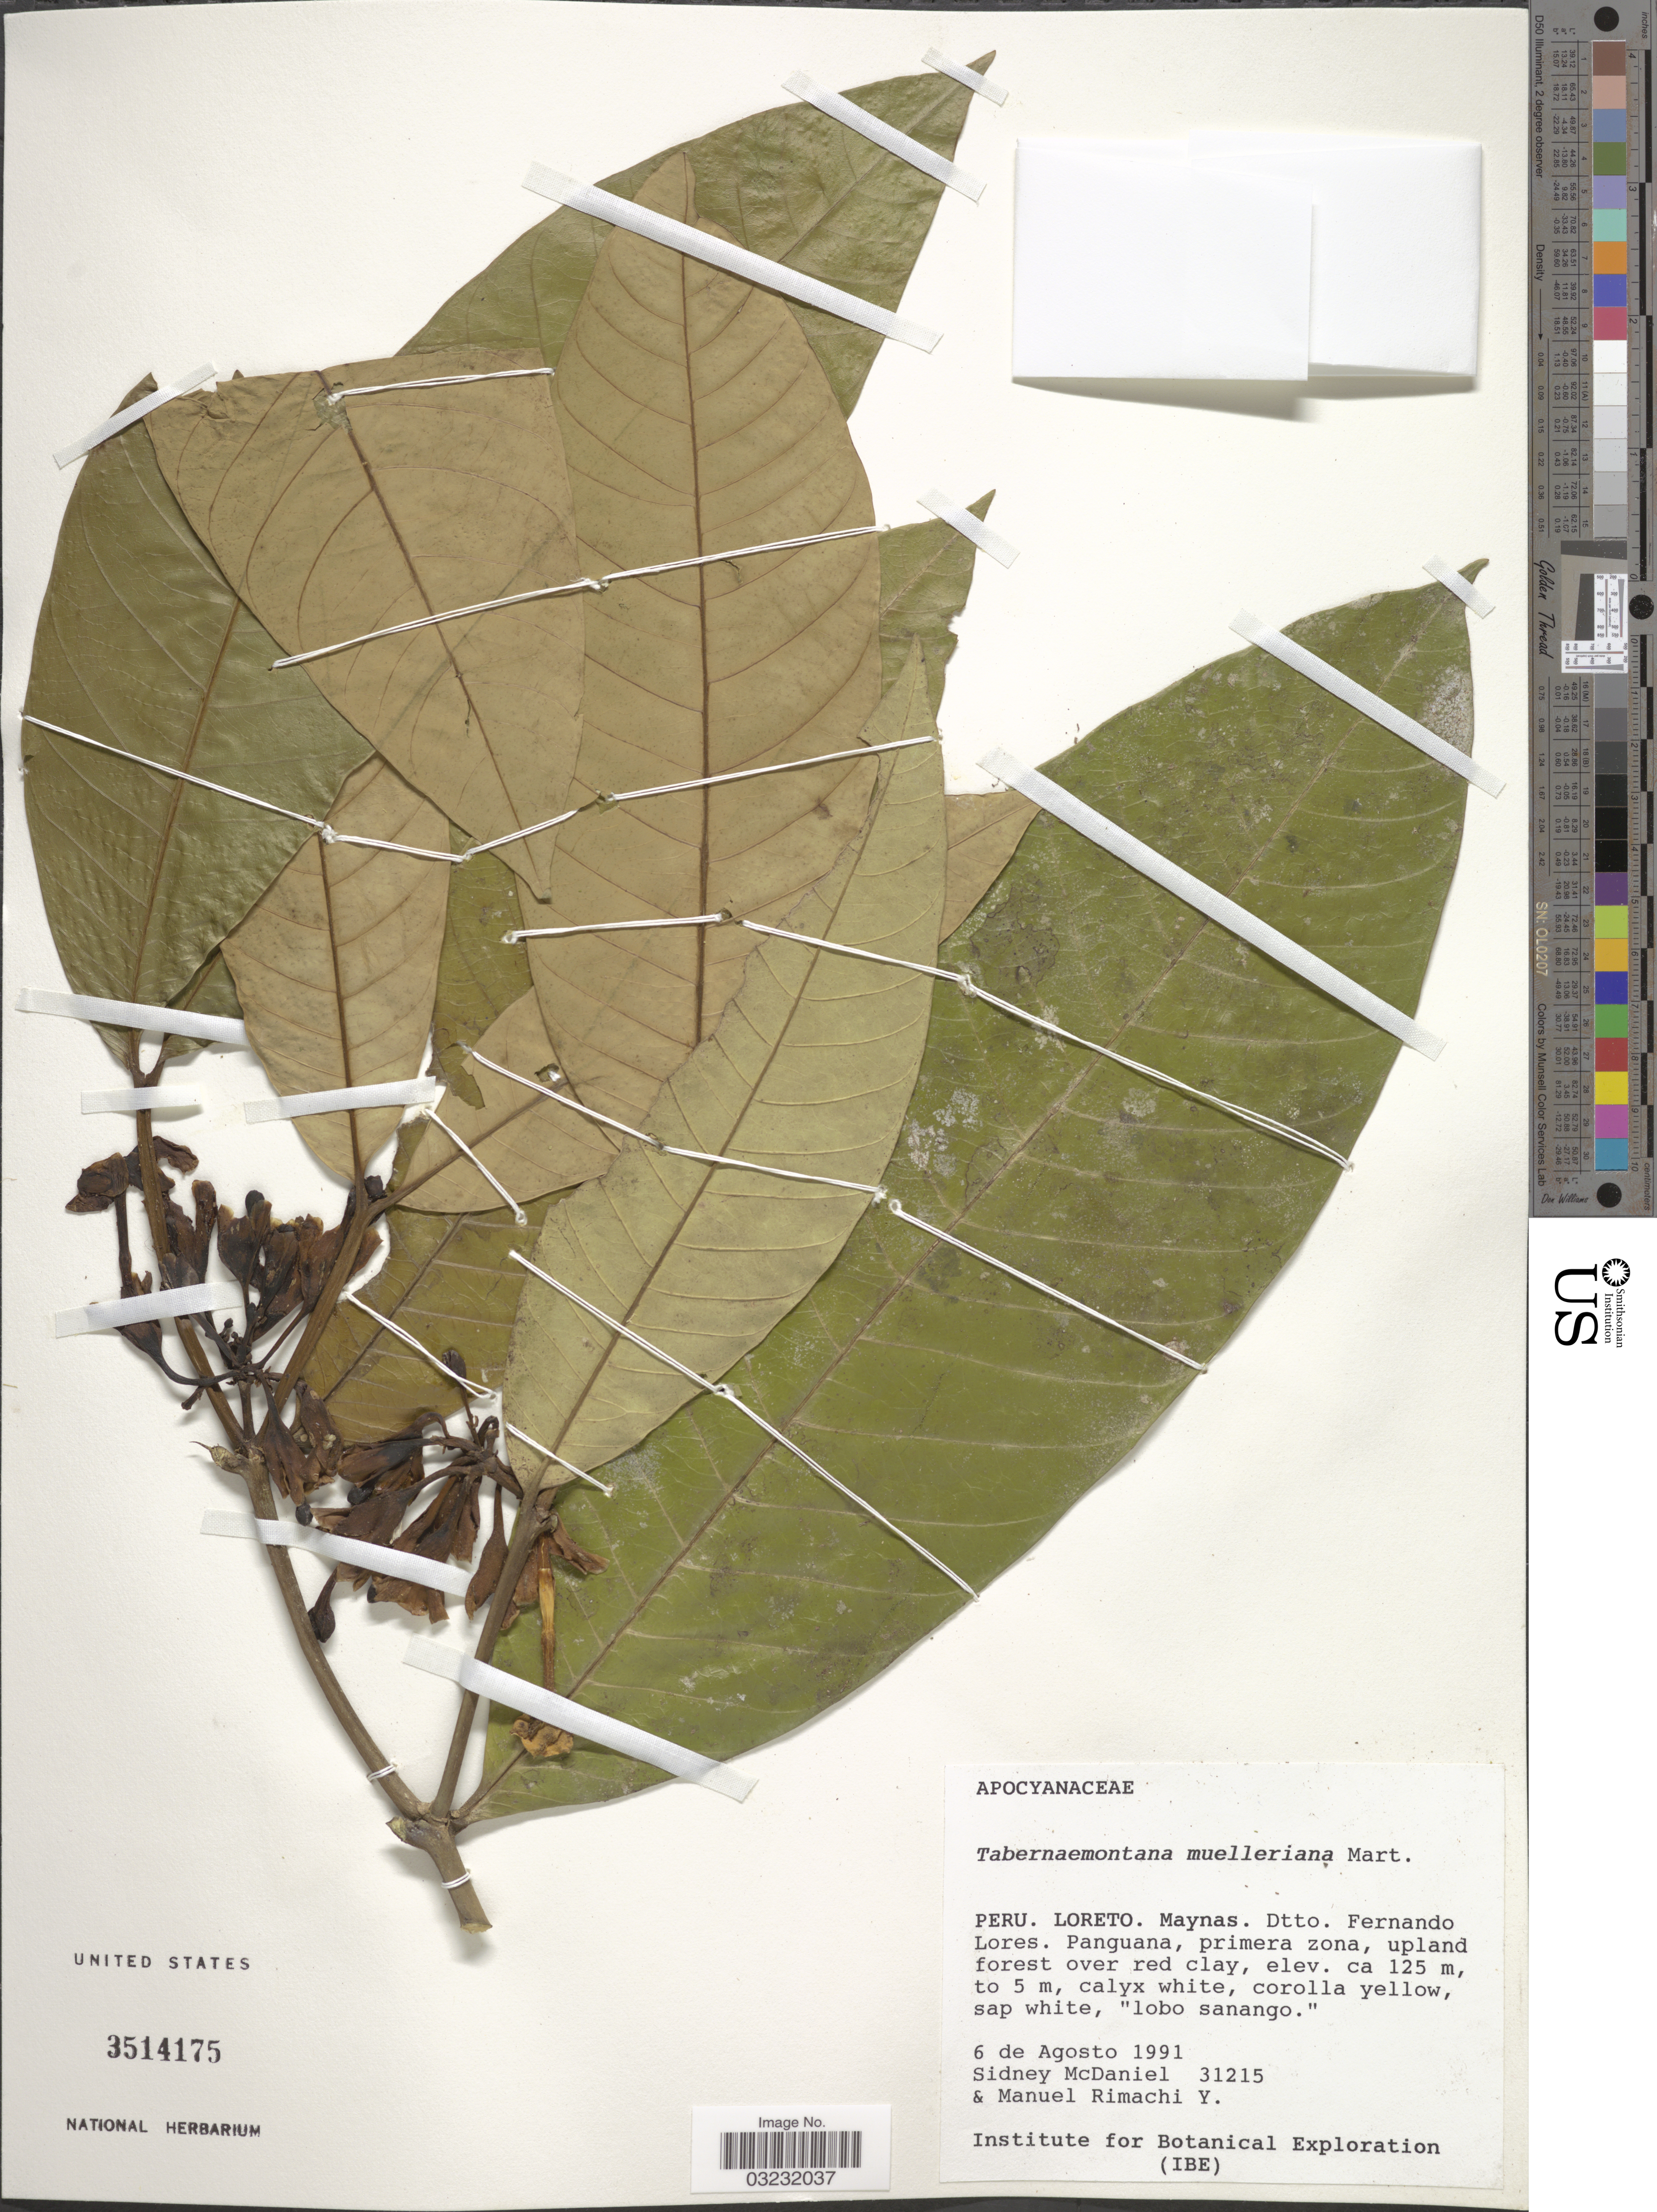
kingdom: Plantae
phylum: Tracheophyta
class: Magnoliopsida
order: Gentianales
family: Apocynaceae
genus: Tabernaemontana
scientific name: Tabernaemontana muelleriana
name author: Mart. ex Müll. Arg.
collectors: S. McDaniel & M. Rimachi Y.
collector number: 31215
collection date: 1991-08-06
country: Peru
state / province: Loreto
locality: Maynas. Dtto. Fernando Lores. Panguana, primera zone.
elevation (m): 125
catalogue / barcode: US 3514175